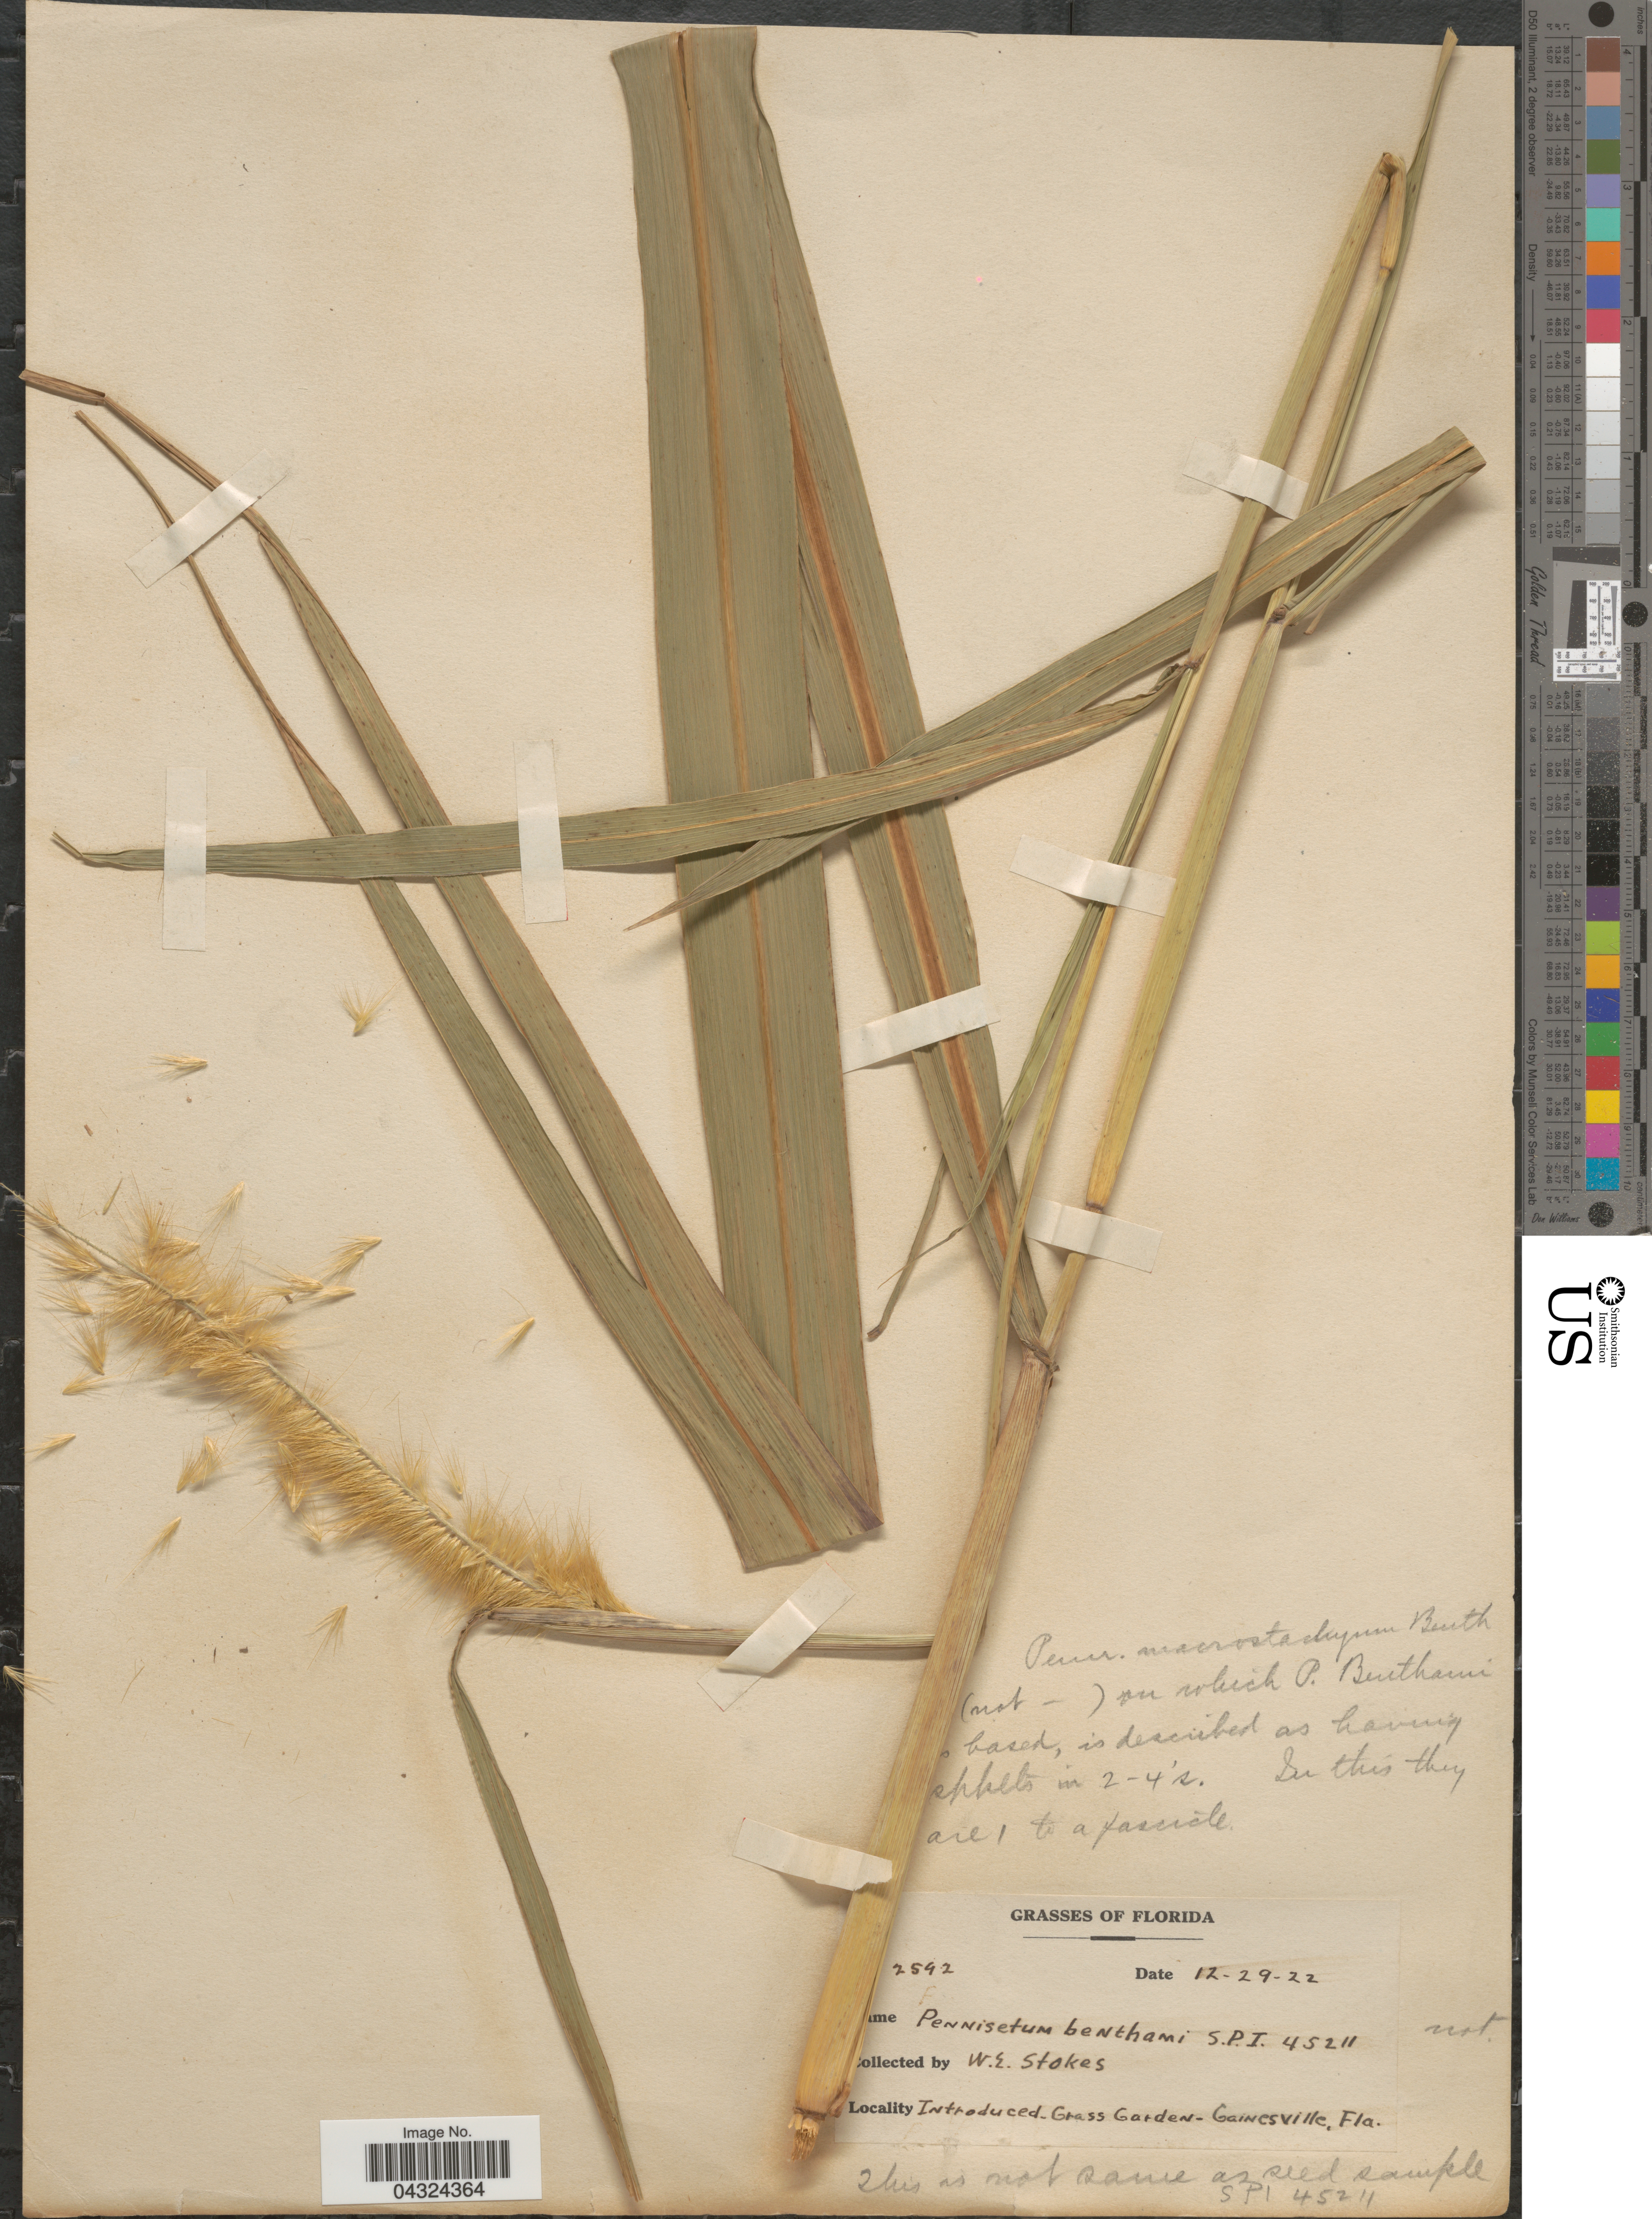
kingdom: Plantae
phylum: Tracheophyta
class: Liliopsida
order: Poales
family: Poaceae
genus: Cenchrus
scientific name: Cenchrus sp.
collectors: W. Stokes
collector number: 2542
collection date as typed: Transcribed d/m/y: 29/12/22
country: United States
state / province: Florida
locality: Grass Garden. Gainesville.